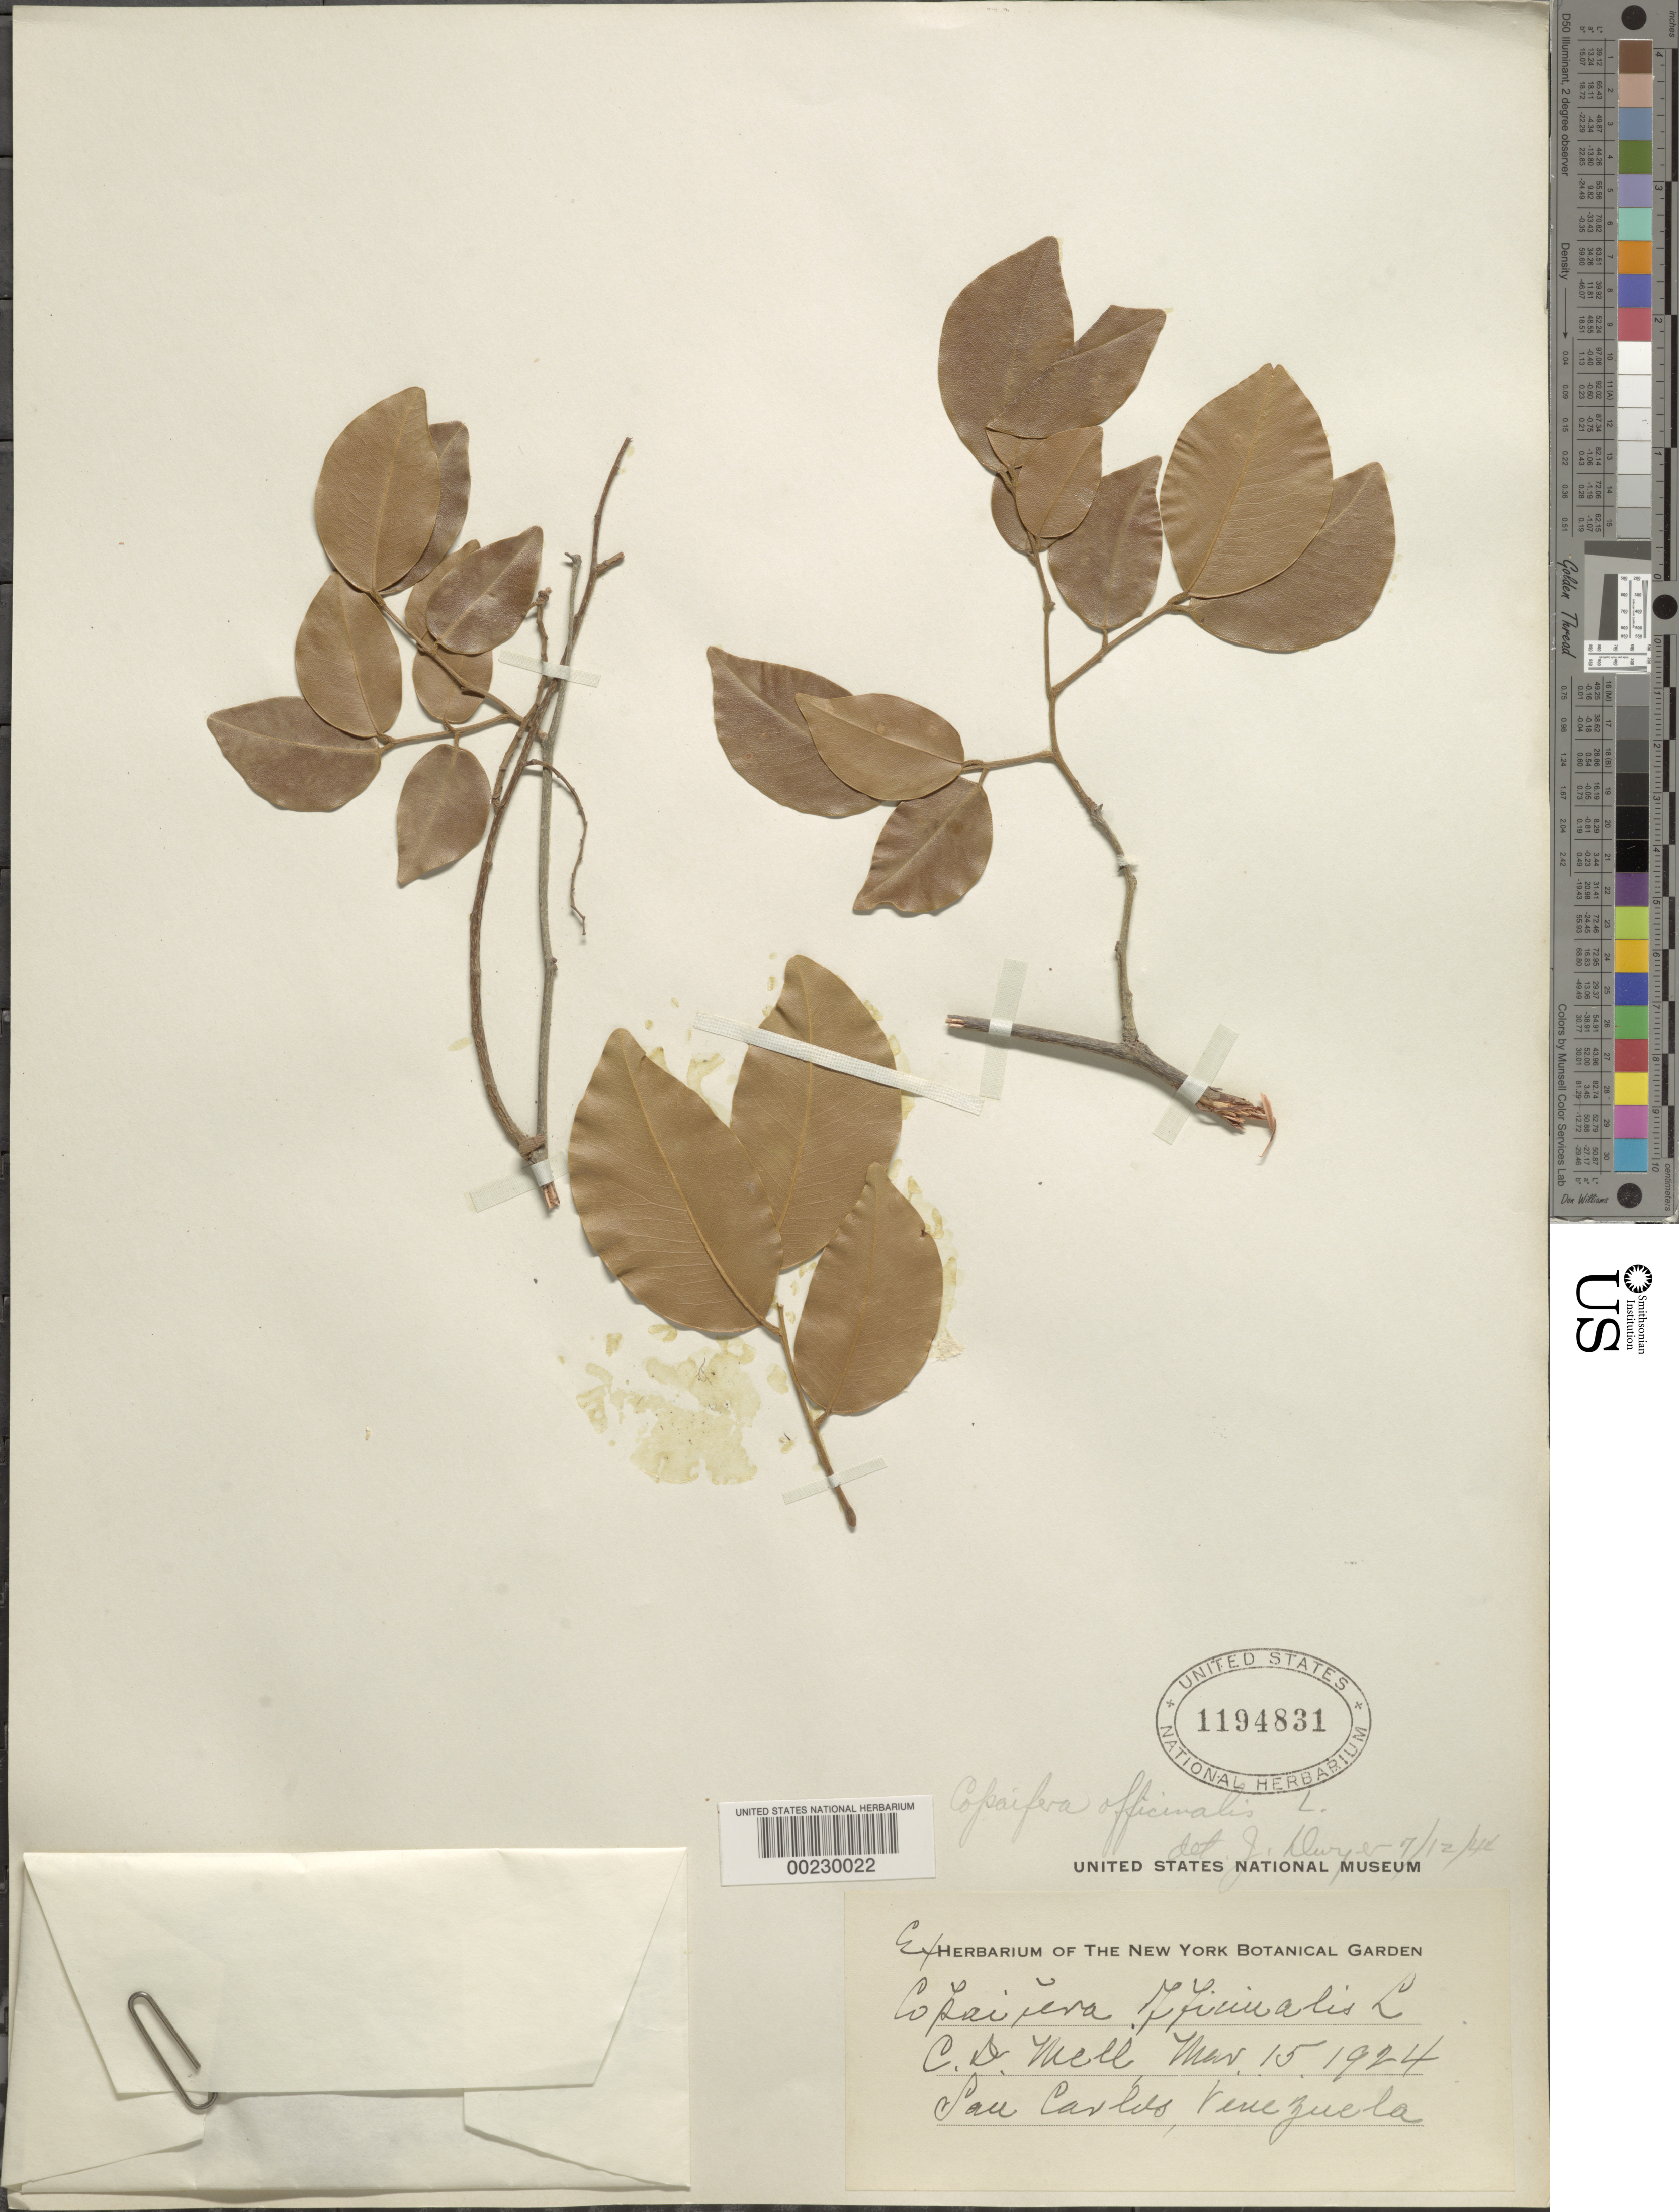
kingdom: Plantae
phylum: Tracheophyta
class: Magnoliopsida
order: Fabales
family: Fabaceae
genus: Copaifera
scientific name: Copaifera officinalis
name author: (Jacq.) L.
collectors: C. D. Mell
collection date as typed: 15 Mar 1924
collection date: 1924-03-15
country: Venezuela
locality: San carlos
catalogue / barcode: US 1194831